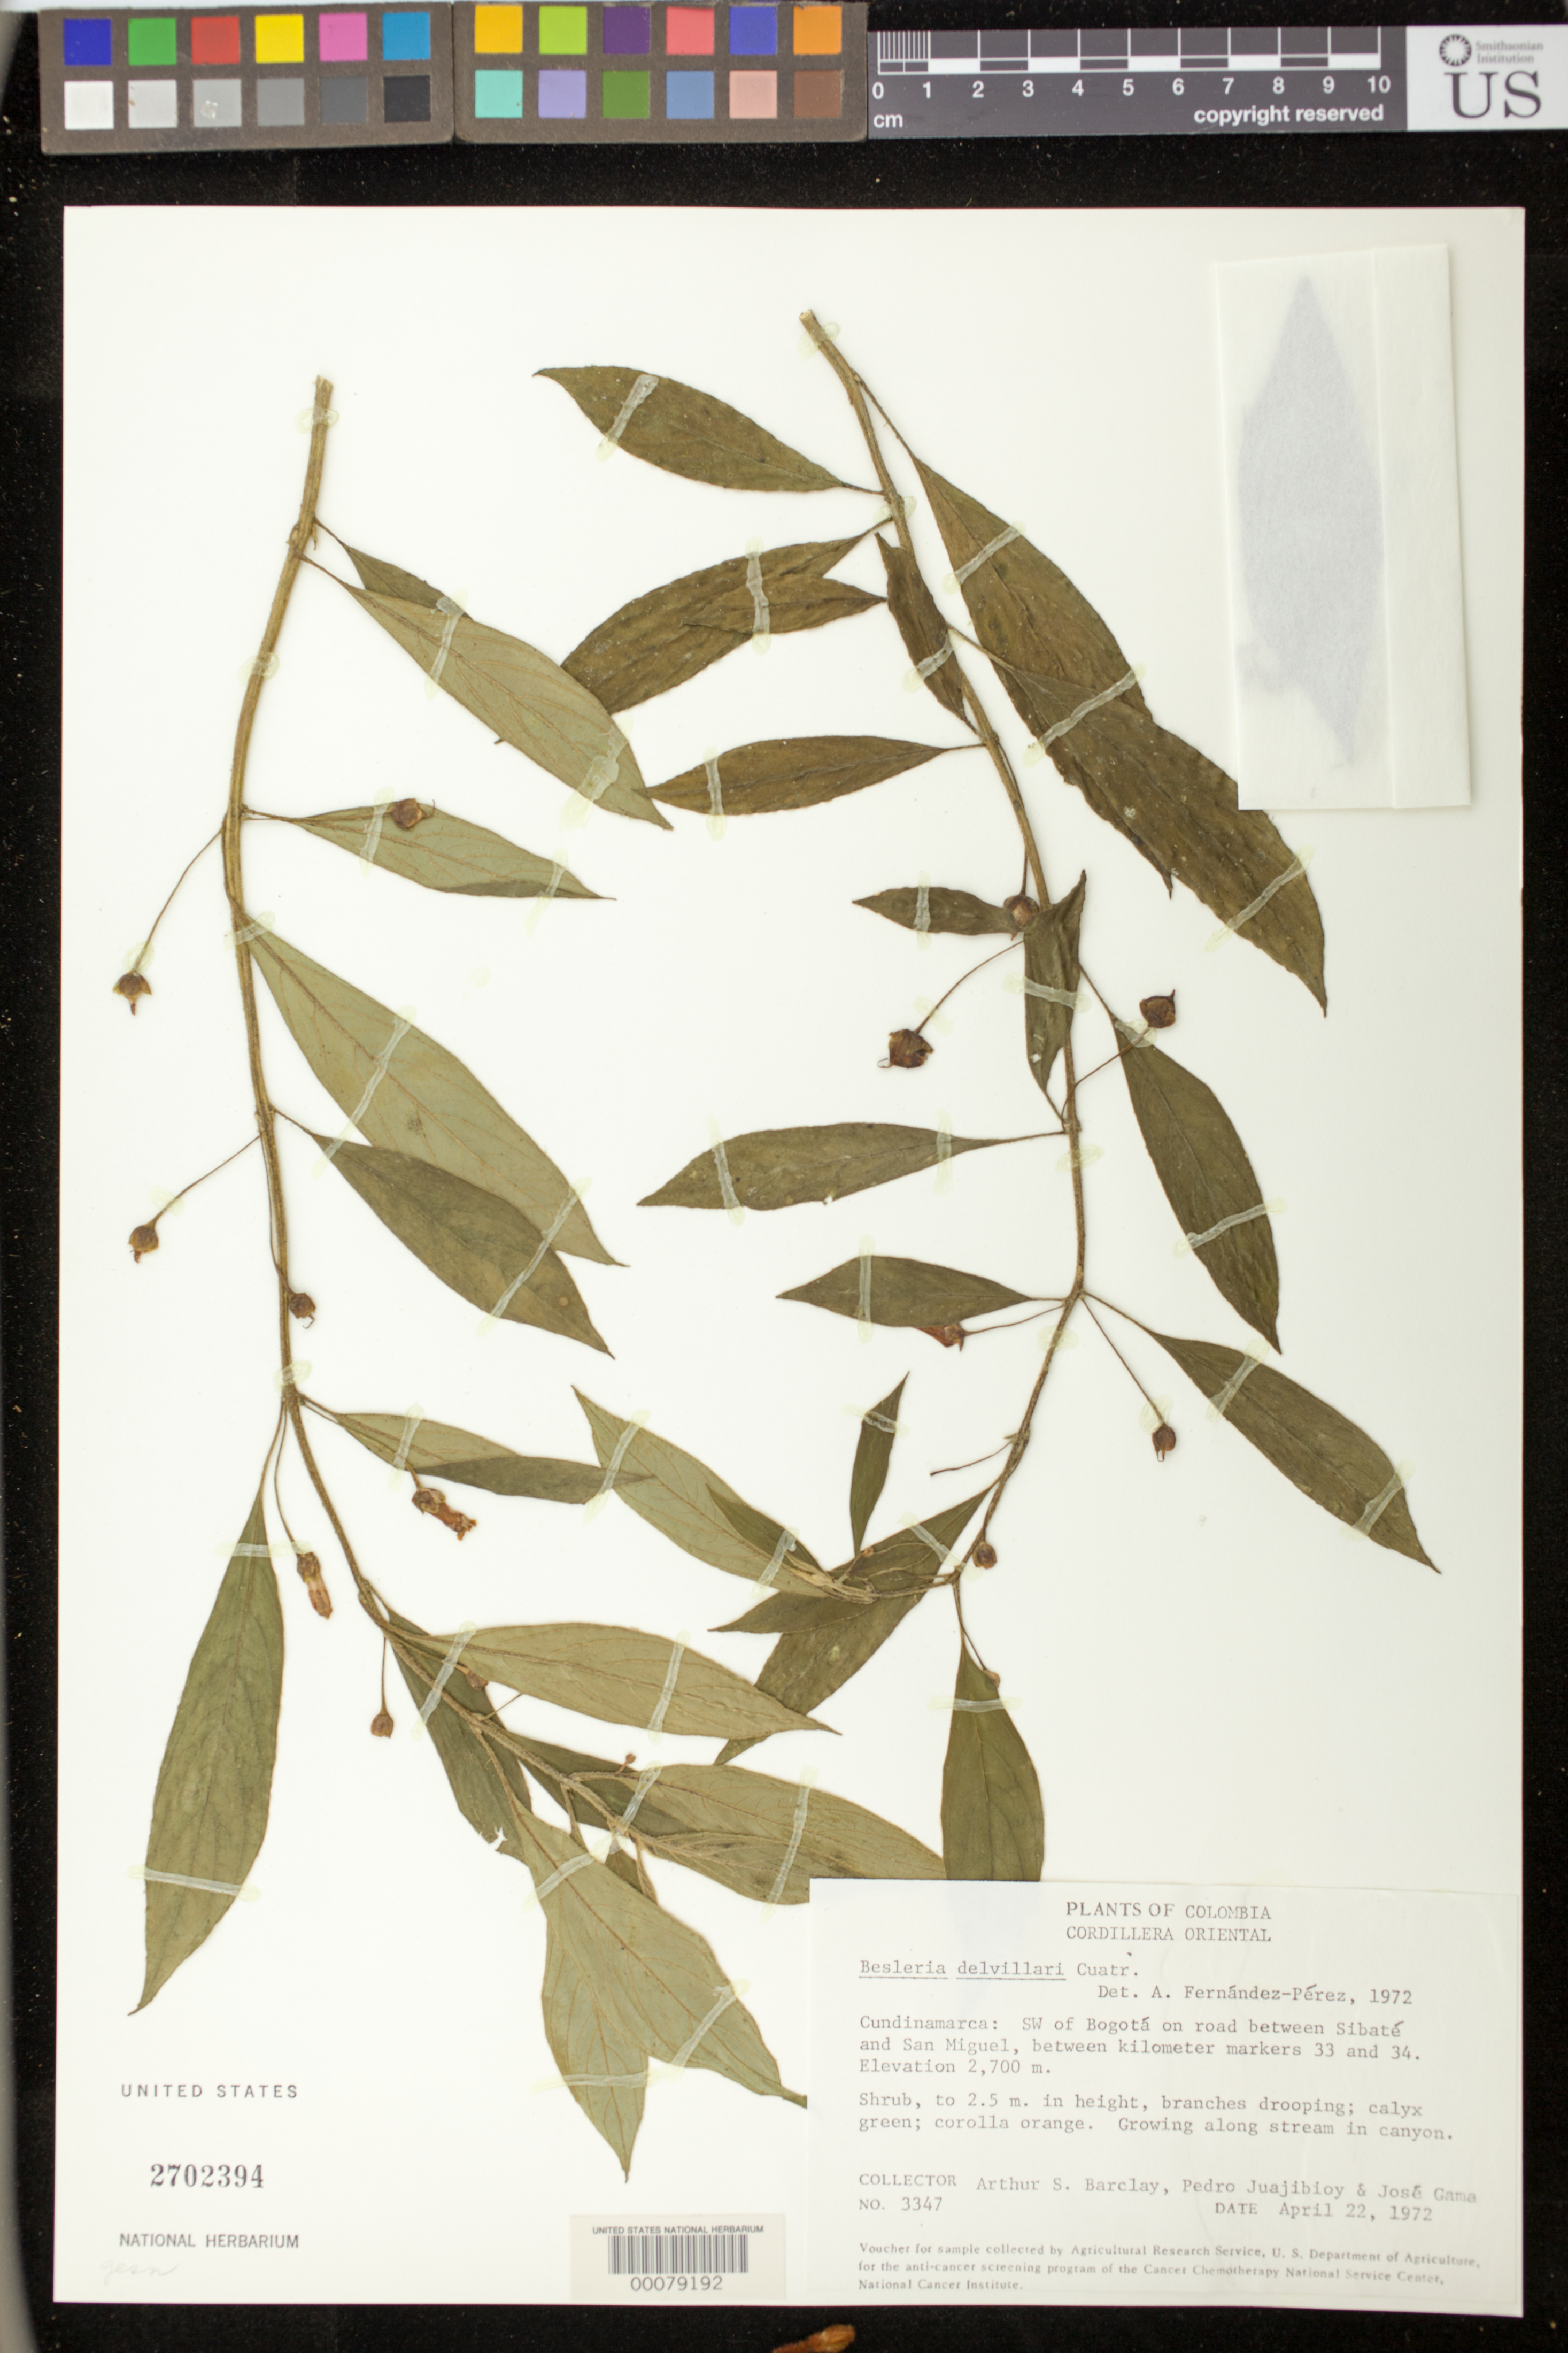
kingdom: Plantae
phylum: Tracheophyta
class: Magnoliopsida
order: Lamiales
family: Gesneriaceae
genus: Besleria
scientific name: Besleria delvillari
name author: Cuatrec.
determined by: Skog, Laurence E.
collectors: A. S. Barclay, P. Juajibioy & J. Gama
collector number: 3347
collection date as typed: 22 Apr 1972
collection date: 1972-04-22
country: Colombia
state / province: Cundinamarca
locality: SW of Bogota on road between Sibate and San Miguel, between kilometer markers 33 & 34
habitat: Growing along stream in canyon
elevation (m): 2700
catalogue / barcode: US 2702394